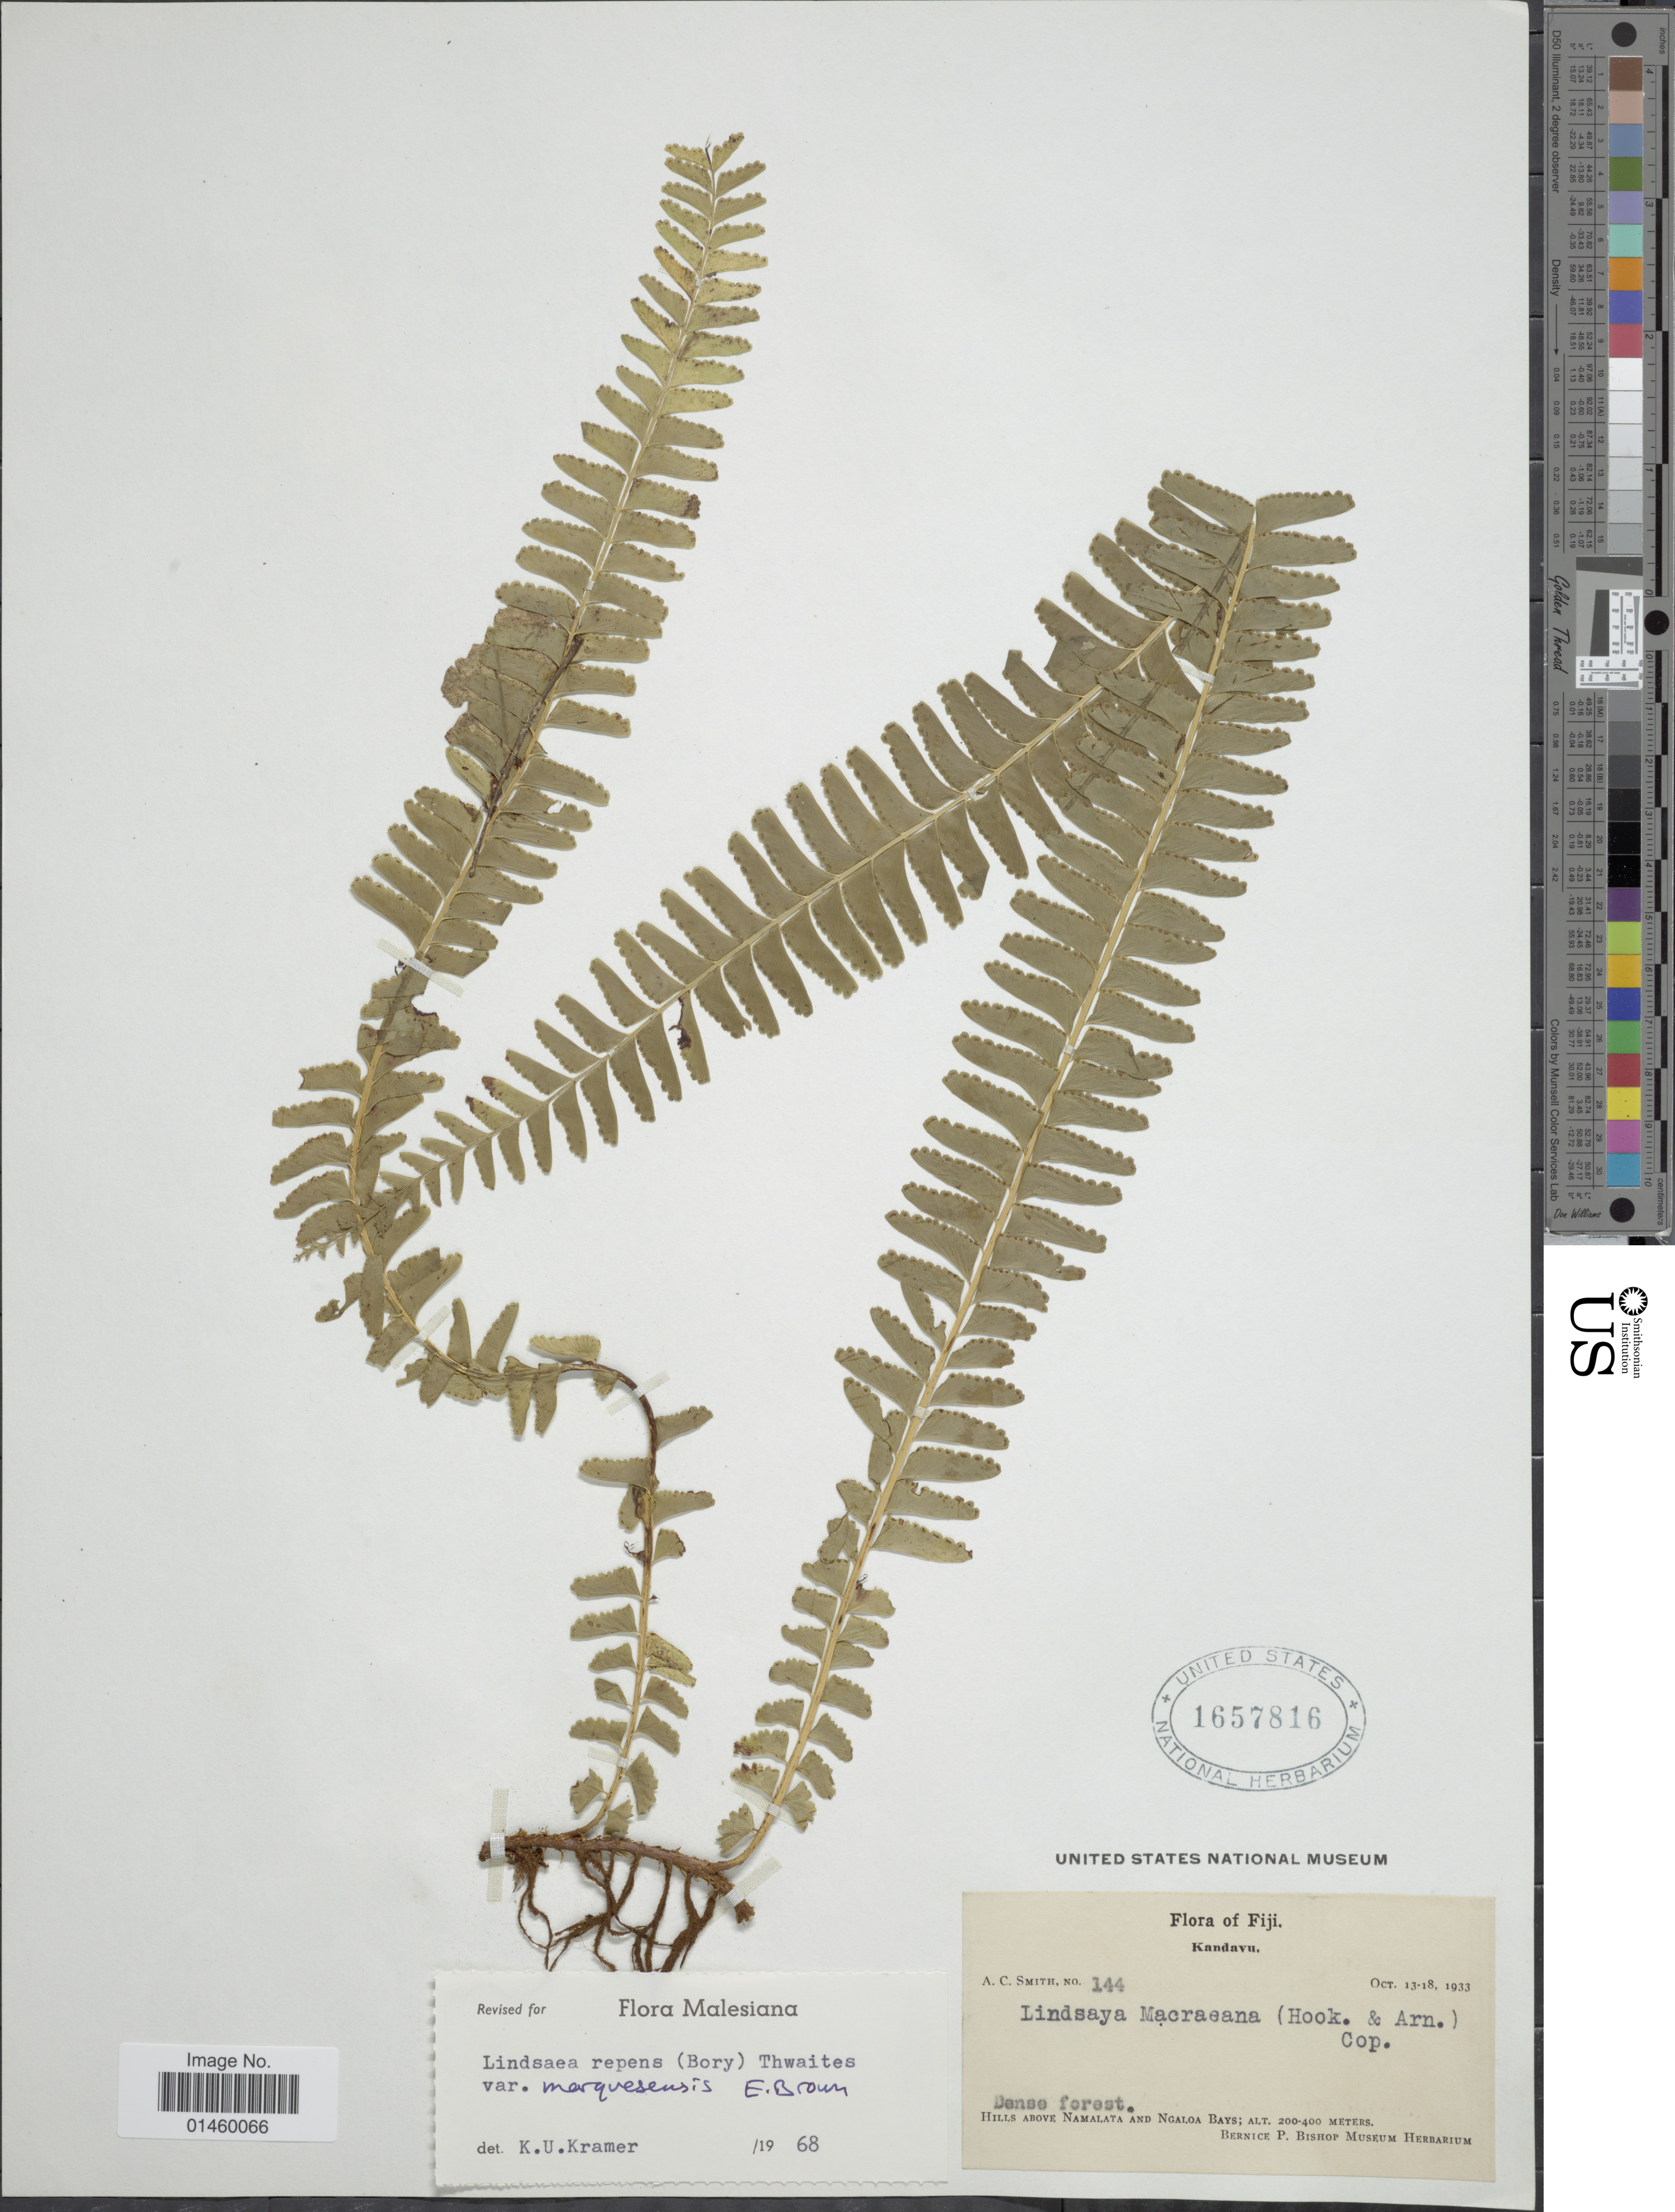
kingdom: Plantae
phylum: Tracheophyta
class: Polypodiopsida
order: Polypodiales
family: Lindsaeaceae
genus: Lindsaea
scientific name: Lindsaea repens var. marquesensis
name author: E.D. Br.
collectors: A. C. Smith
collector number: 144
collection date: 1933-10-13/1933-10-18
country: Fiji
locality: Kandavu. Hills above Namalata and Ngaloa Bay.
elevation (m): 200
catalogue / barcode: US 1657816